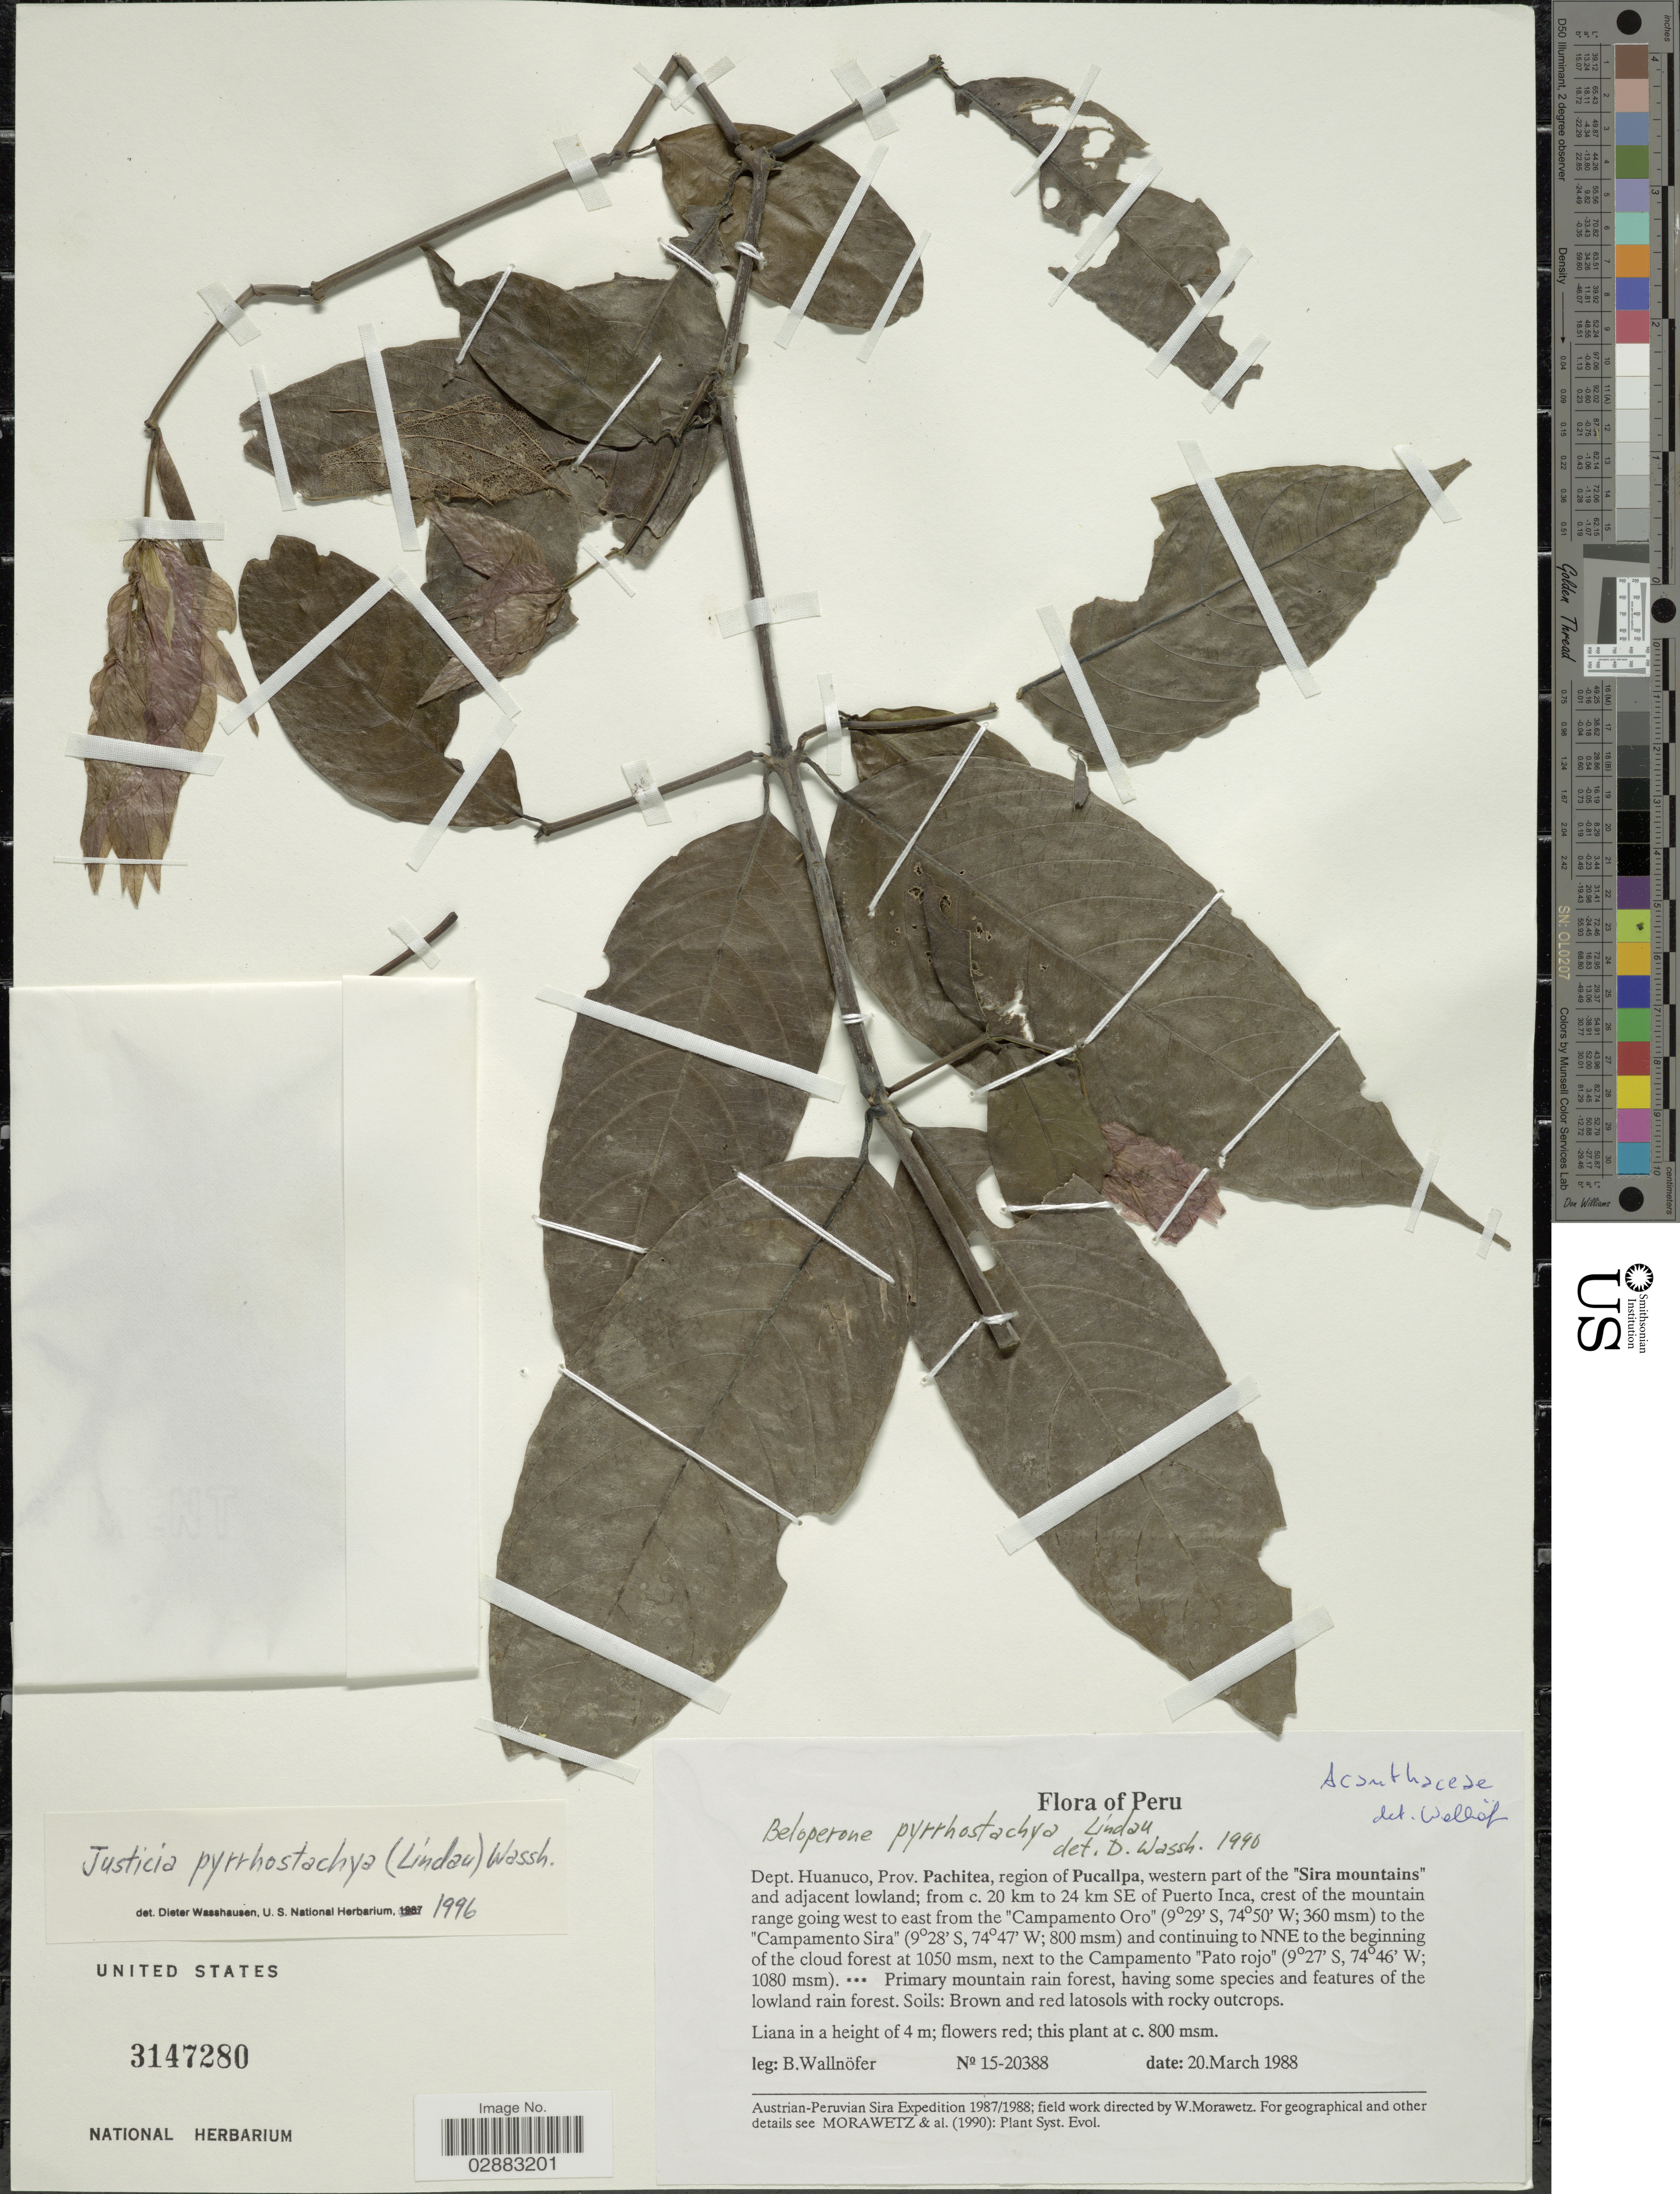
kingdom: Plantae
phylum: Tracheophyta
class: Magnoliopsida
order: Lamiales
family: Acanthaceae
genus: Beloperone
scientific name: Beloperone pyrrhostachya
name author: Lindau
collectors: B. Wallnöfer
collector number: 15-20388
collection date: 1988-03-20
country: Peru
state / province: Huánuco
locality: Dept. Huanuco, Prov. Pachitea, region of Pucallpa, western part of the "Sira mountains" and adjacent lowland; from c. 20 km to 24 km SE of Puerto Inca, crest of the mountain range going west to east from the "Campamento Oro" to the "Campamento Sira" and continuing to NNE to the beginning of the cloud forest at 1050 msm, next to the Campamento "Pato rojo".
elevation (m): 800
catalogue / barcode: US 3147280